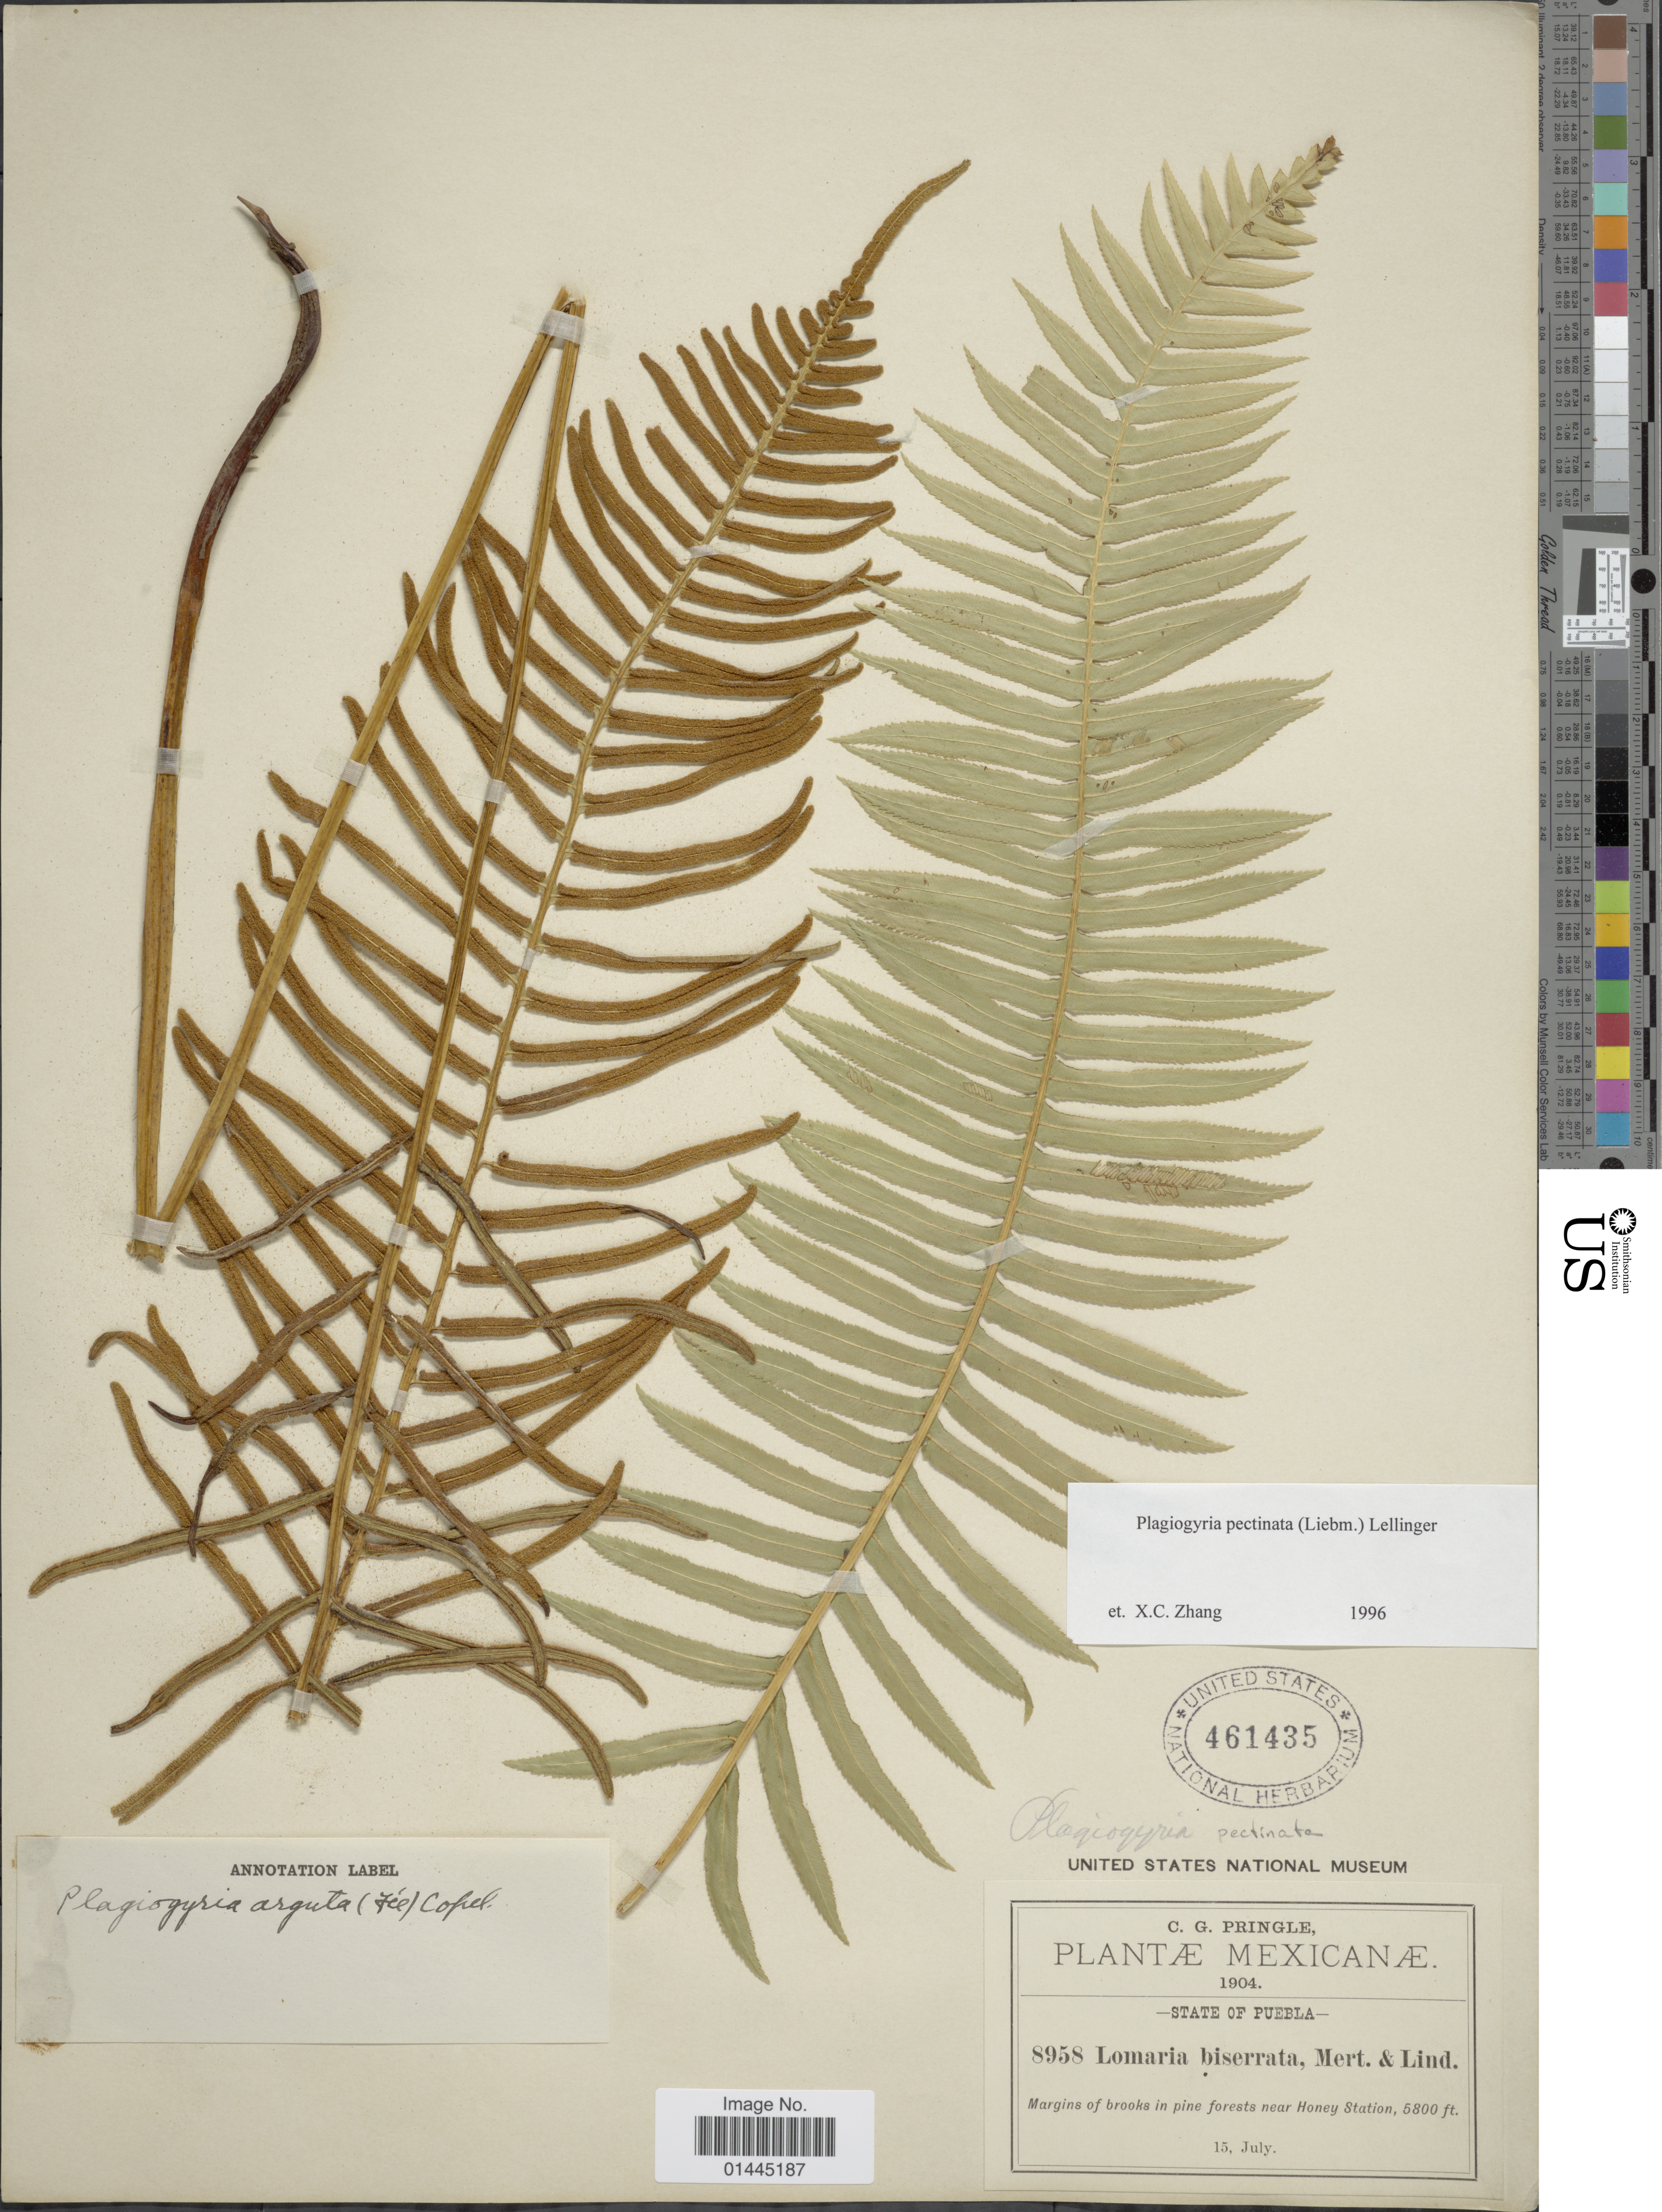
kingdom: Plantae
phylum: Tracheophyta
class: Polypodiopsida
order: Cyatheales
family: Plagiogyriaceae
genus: Plagiogyria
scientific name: Plagiogyria pectinata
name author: (Liebm.) Lellinger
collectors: C. G. Pringle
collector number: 8958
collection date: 1904-07-15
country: Mexico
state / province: Puebla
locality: Margins of brooks in pine forests near Honey Station.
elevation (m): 1768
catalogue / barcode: US 461435